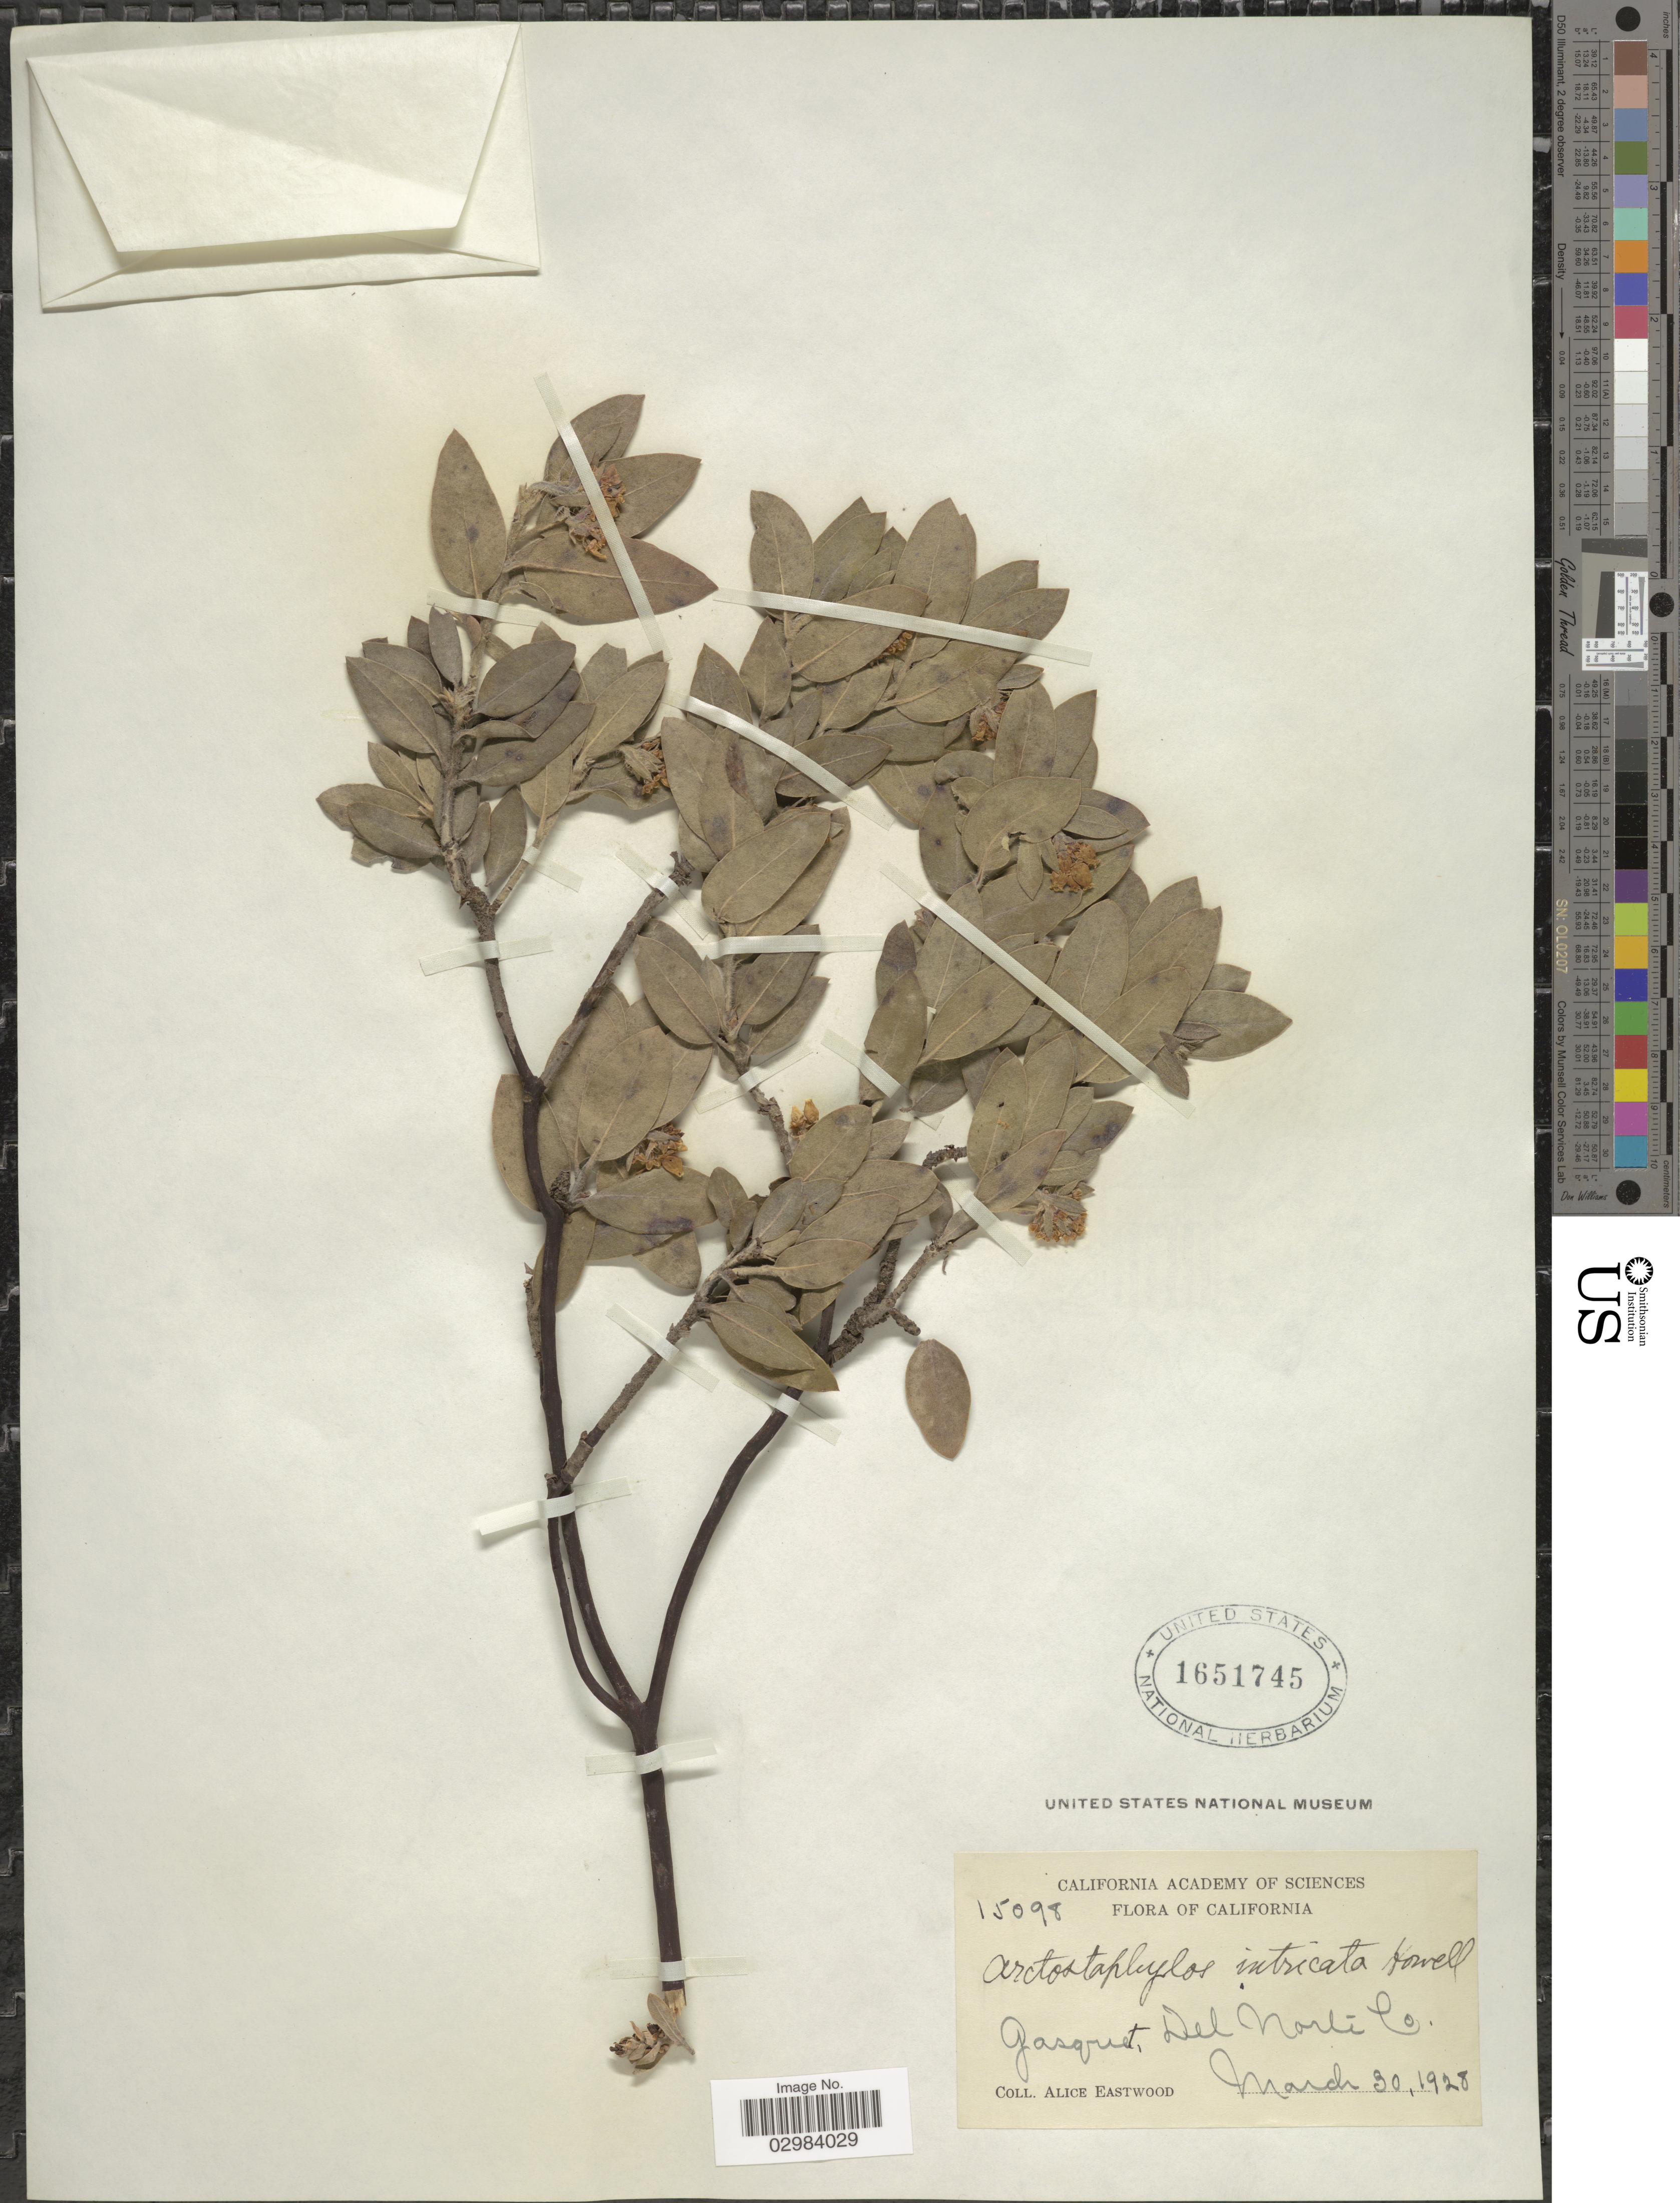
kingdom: Plantae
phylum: Tracheophyta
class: Magnoliopsida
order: Ericales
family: Ericaceae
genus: Arctostaphylos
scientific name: Arctostaphylos intricata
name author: Howell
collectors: A. Eastwood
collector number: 15098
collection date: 1928-03-30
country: United States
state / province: California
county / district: Del Norte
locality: Gasquet, Del Norte Co.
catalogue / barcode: US 1651745